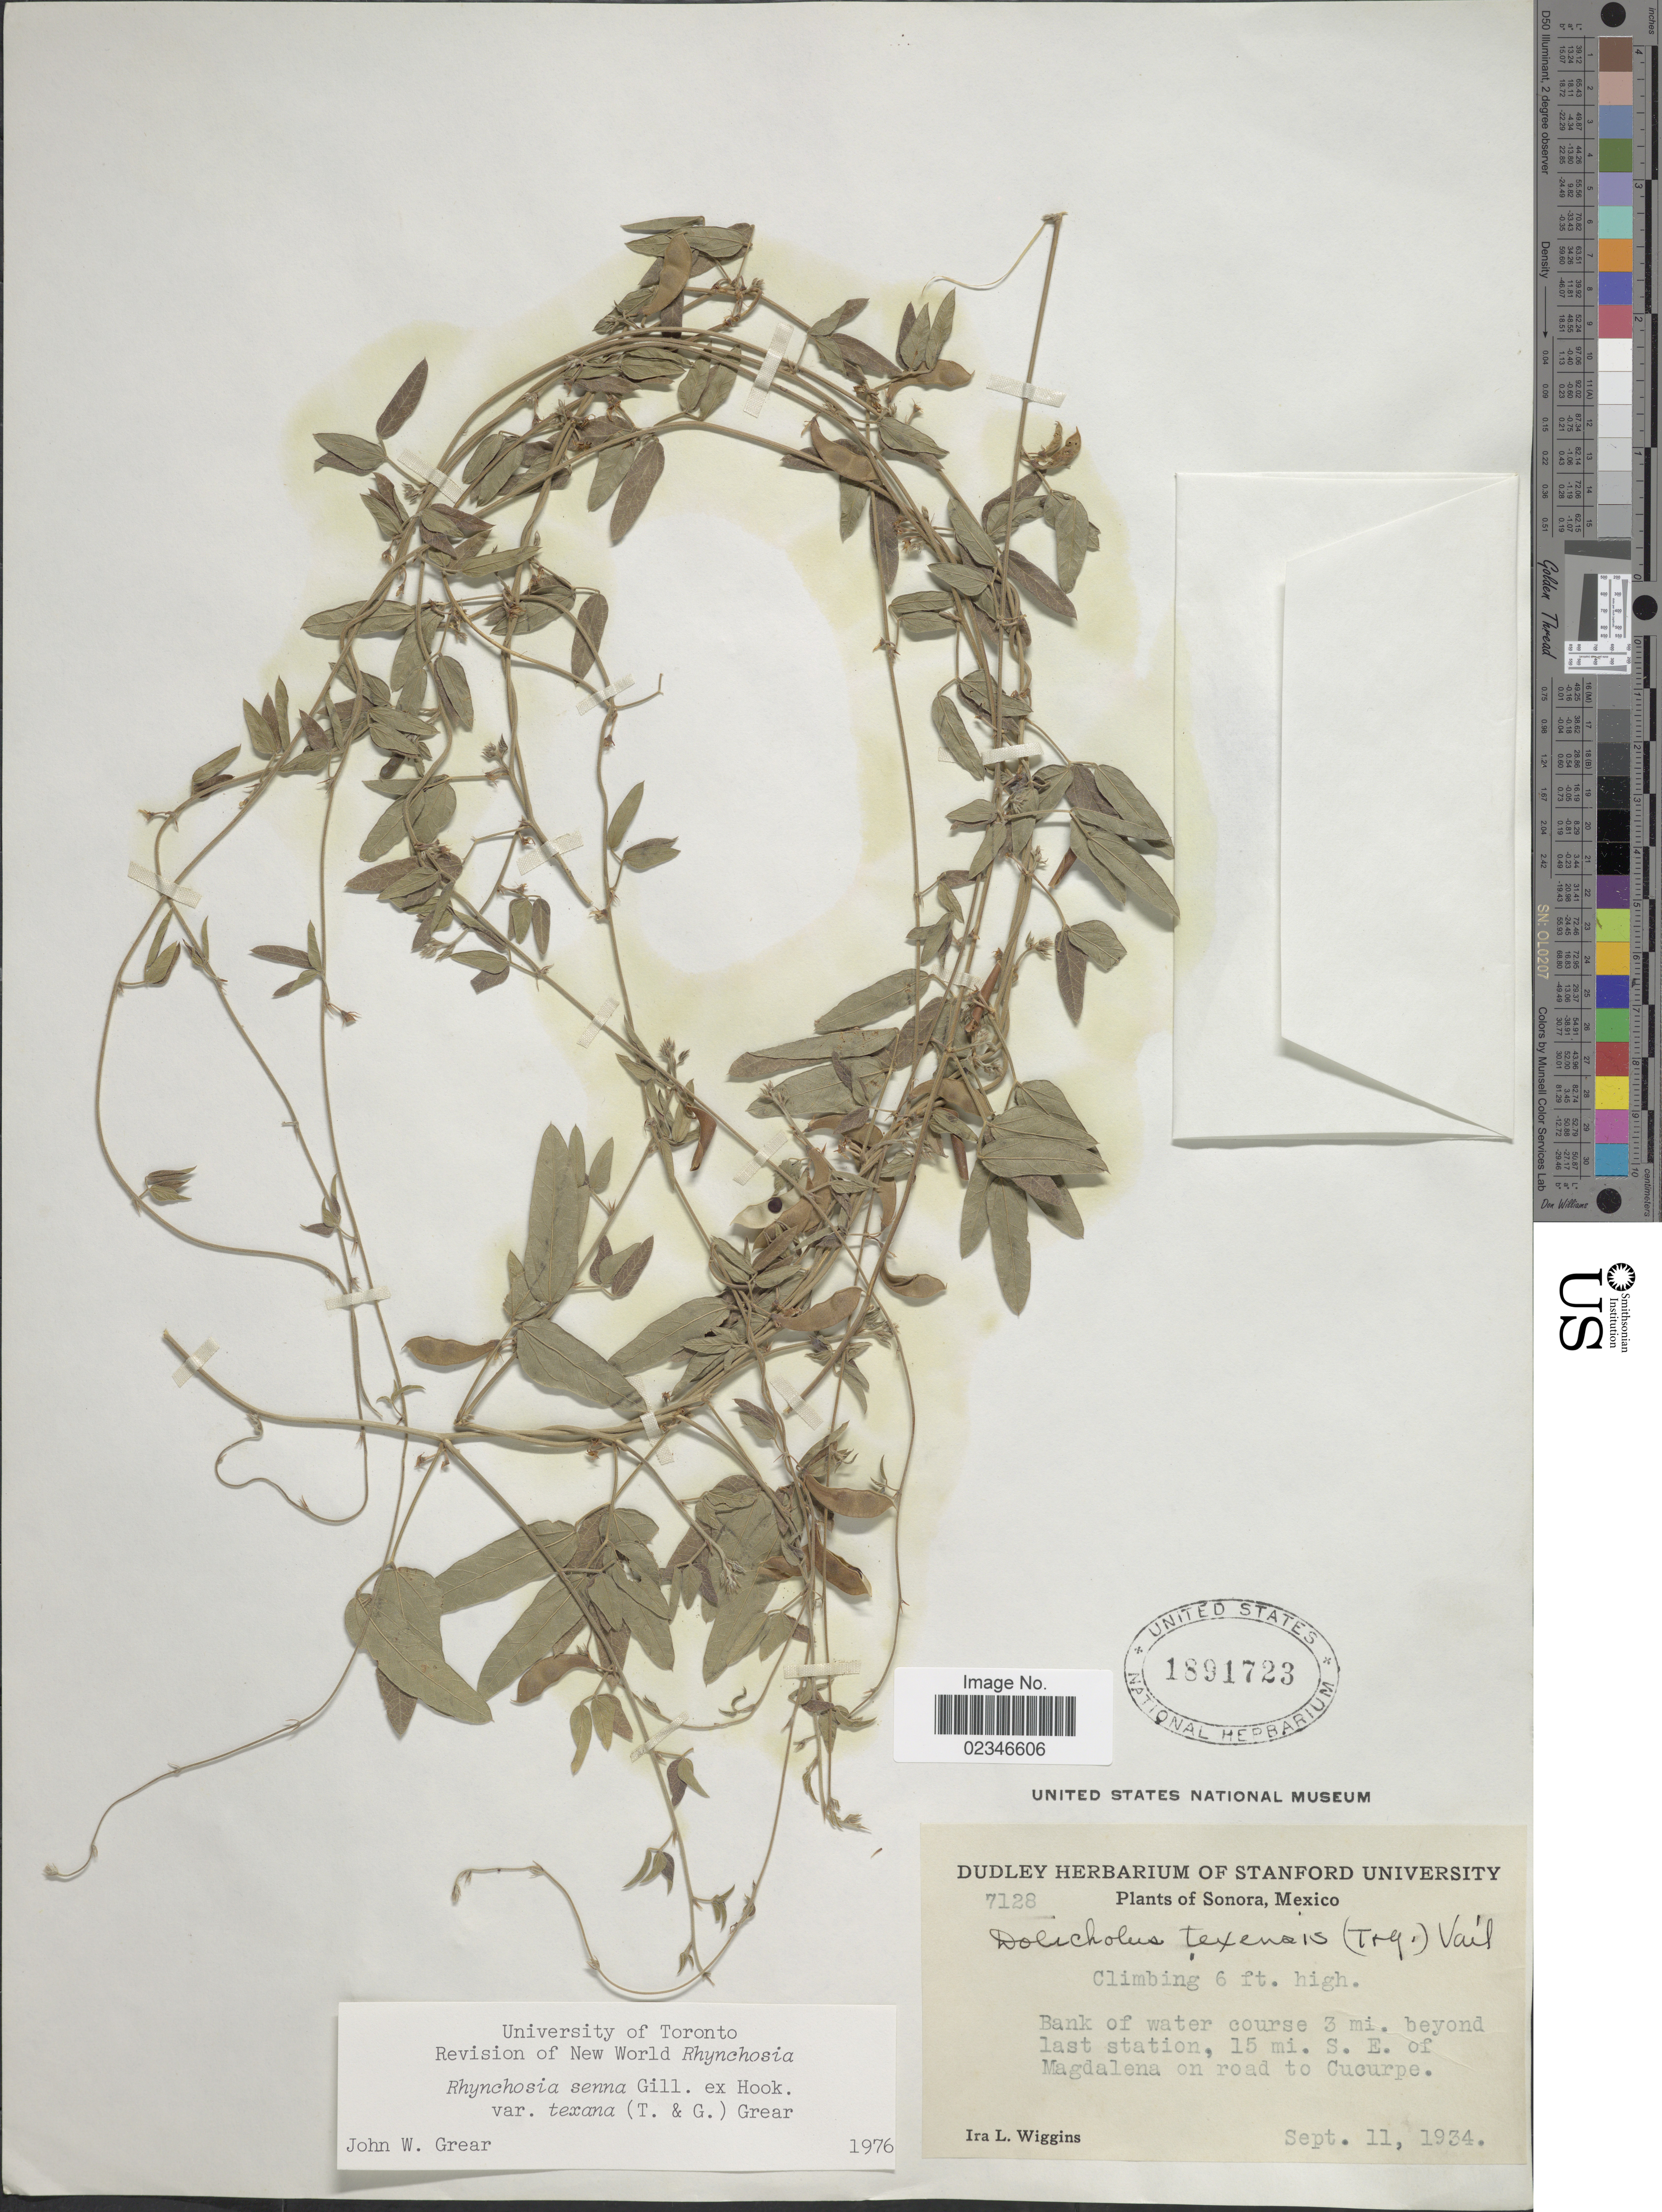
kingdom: Plantae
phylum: Tracheophyta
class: Magnoliopsida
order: Fabales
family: Fabaceae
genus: Rhynchosia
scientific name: Rhynchosia senna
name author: Gillies ex Hook.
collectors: I. L. Wiggins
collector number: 7128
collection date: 1934-09-11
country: Mexico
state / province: Sonora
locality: Bank of water coure 3 mi. beyond last station, 15 mi. S.E. of Magdalena on road to Cucurpe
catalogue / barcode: US 1891723